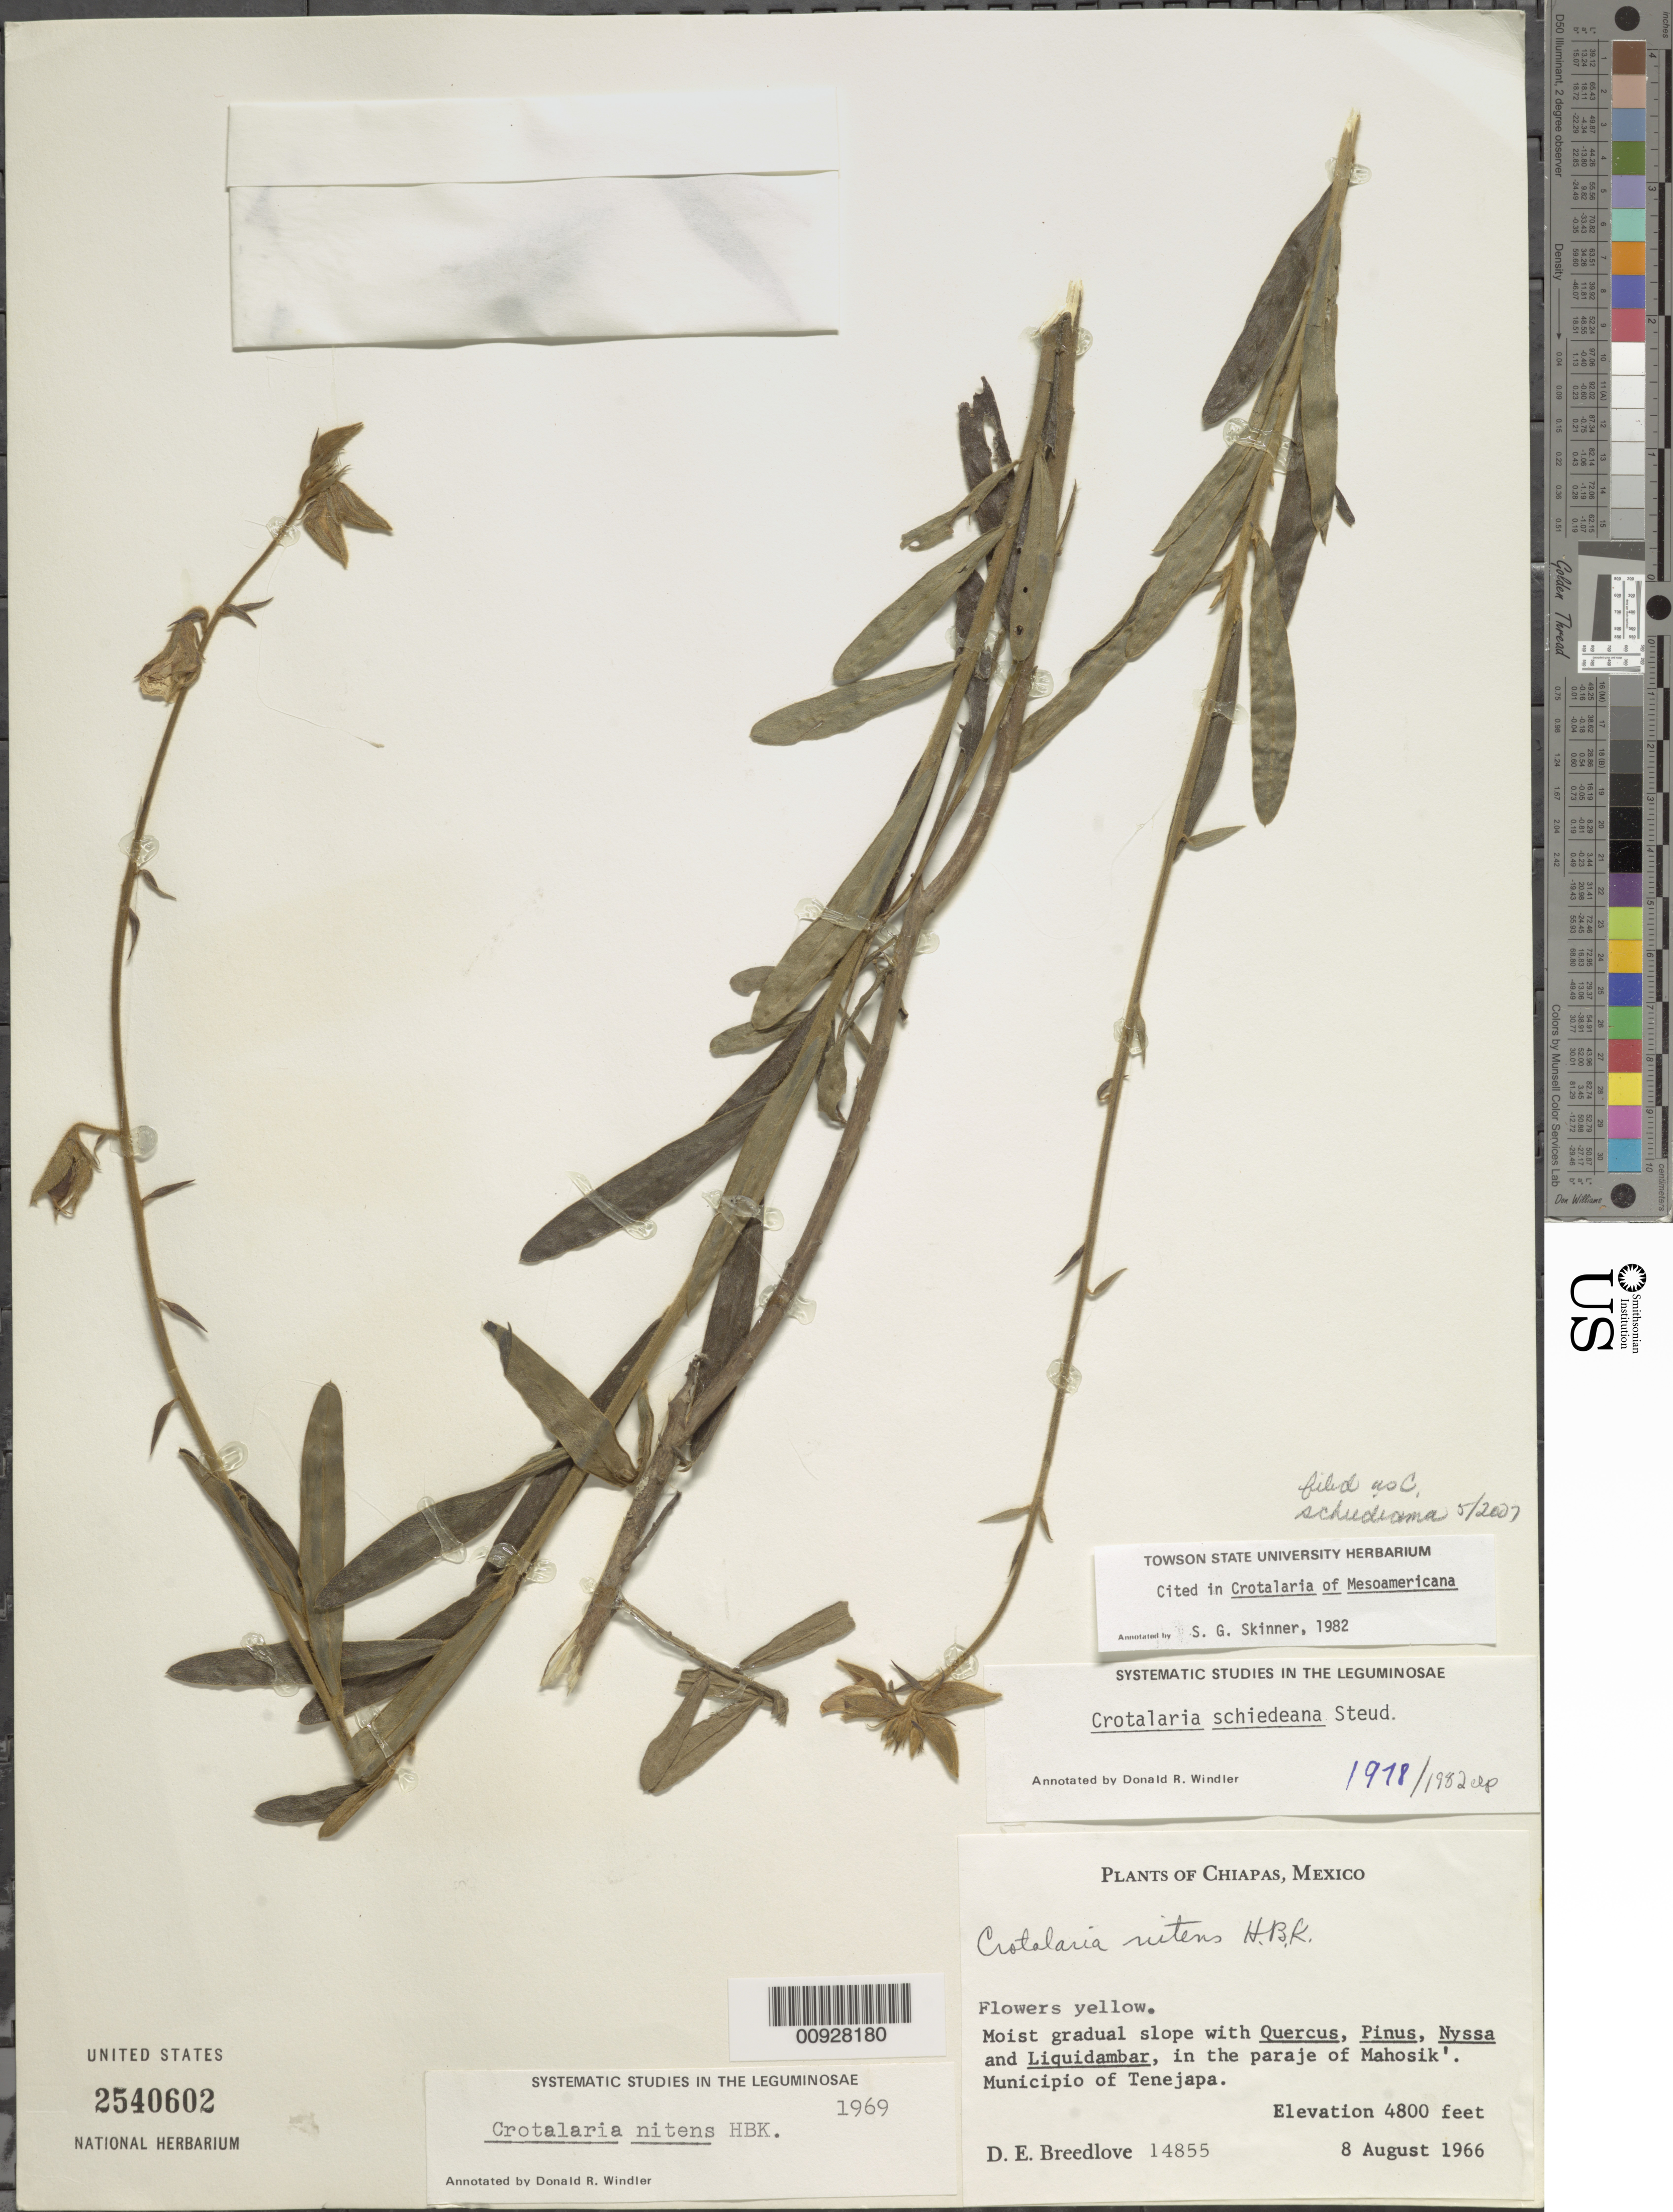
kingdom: Plantae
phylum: Tracheophyta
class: Magnoliopsida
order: Fabales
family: Fabaceae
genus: Crotalaria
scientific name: Crotalaria schiedeana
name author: Steud.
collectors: D. E. Breedlove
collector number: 14855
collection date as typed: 08 Aug 1966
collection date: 1966-08-08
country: Mexico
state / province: Chiapas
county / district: Tenejapa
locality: In the paraje of Mahosik'. Municipio of Tenejapa, Chiapas.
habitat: Moist gradual slope with Quercus, Pinus, Nyssa and Liquidambar.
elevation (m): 1463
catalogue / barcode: US 2540602